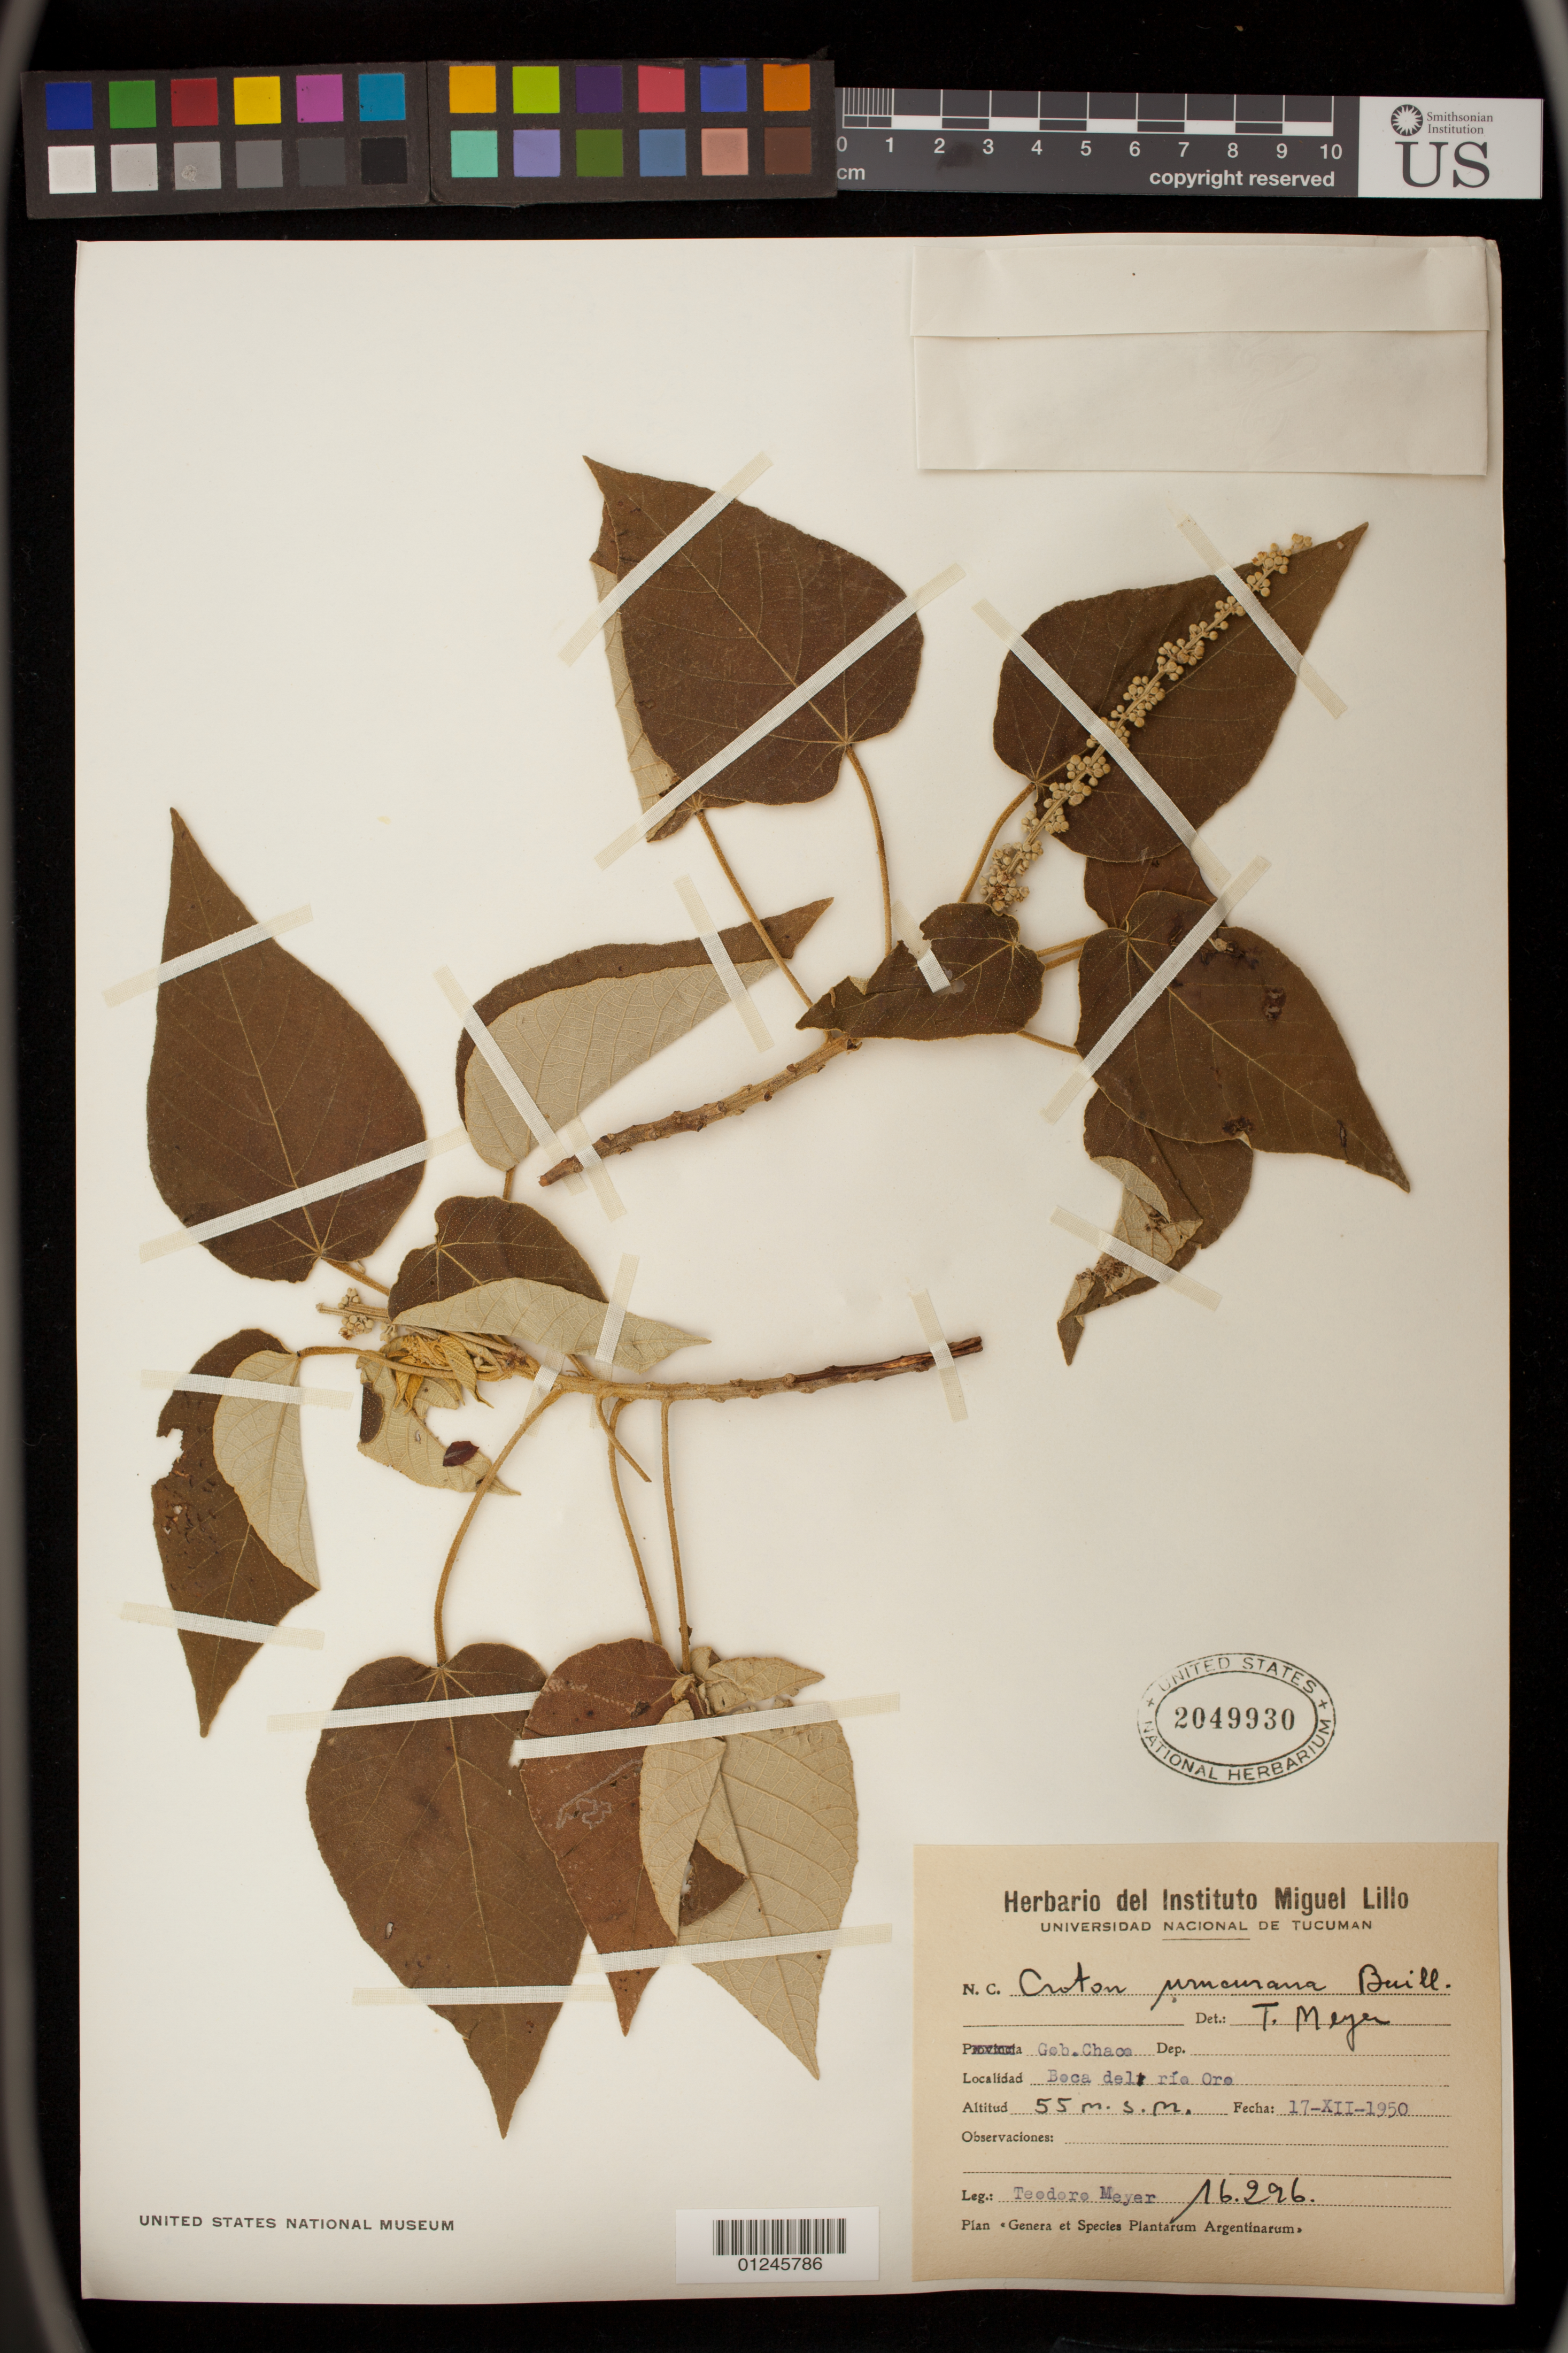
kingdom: Plantae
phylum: Tracheophyta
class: Magnoliopsida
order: Malpighiales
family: Euphorbiaceae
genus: Croton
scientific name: Croton urucurana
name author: Baill.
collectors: T. Meyer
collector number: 16296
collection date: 1950-12-17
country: Argentina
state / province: Chaco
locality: Boca del rio Oro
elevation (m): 55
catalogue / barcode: US 2049930